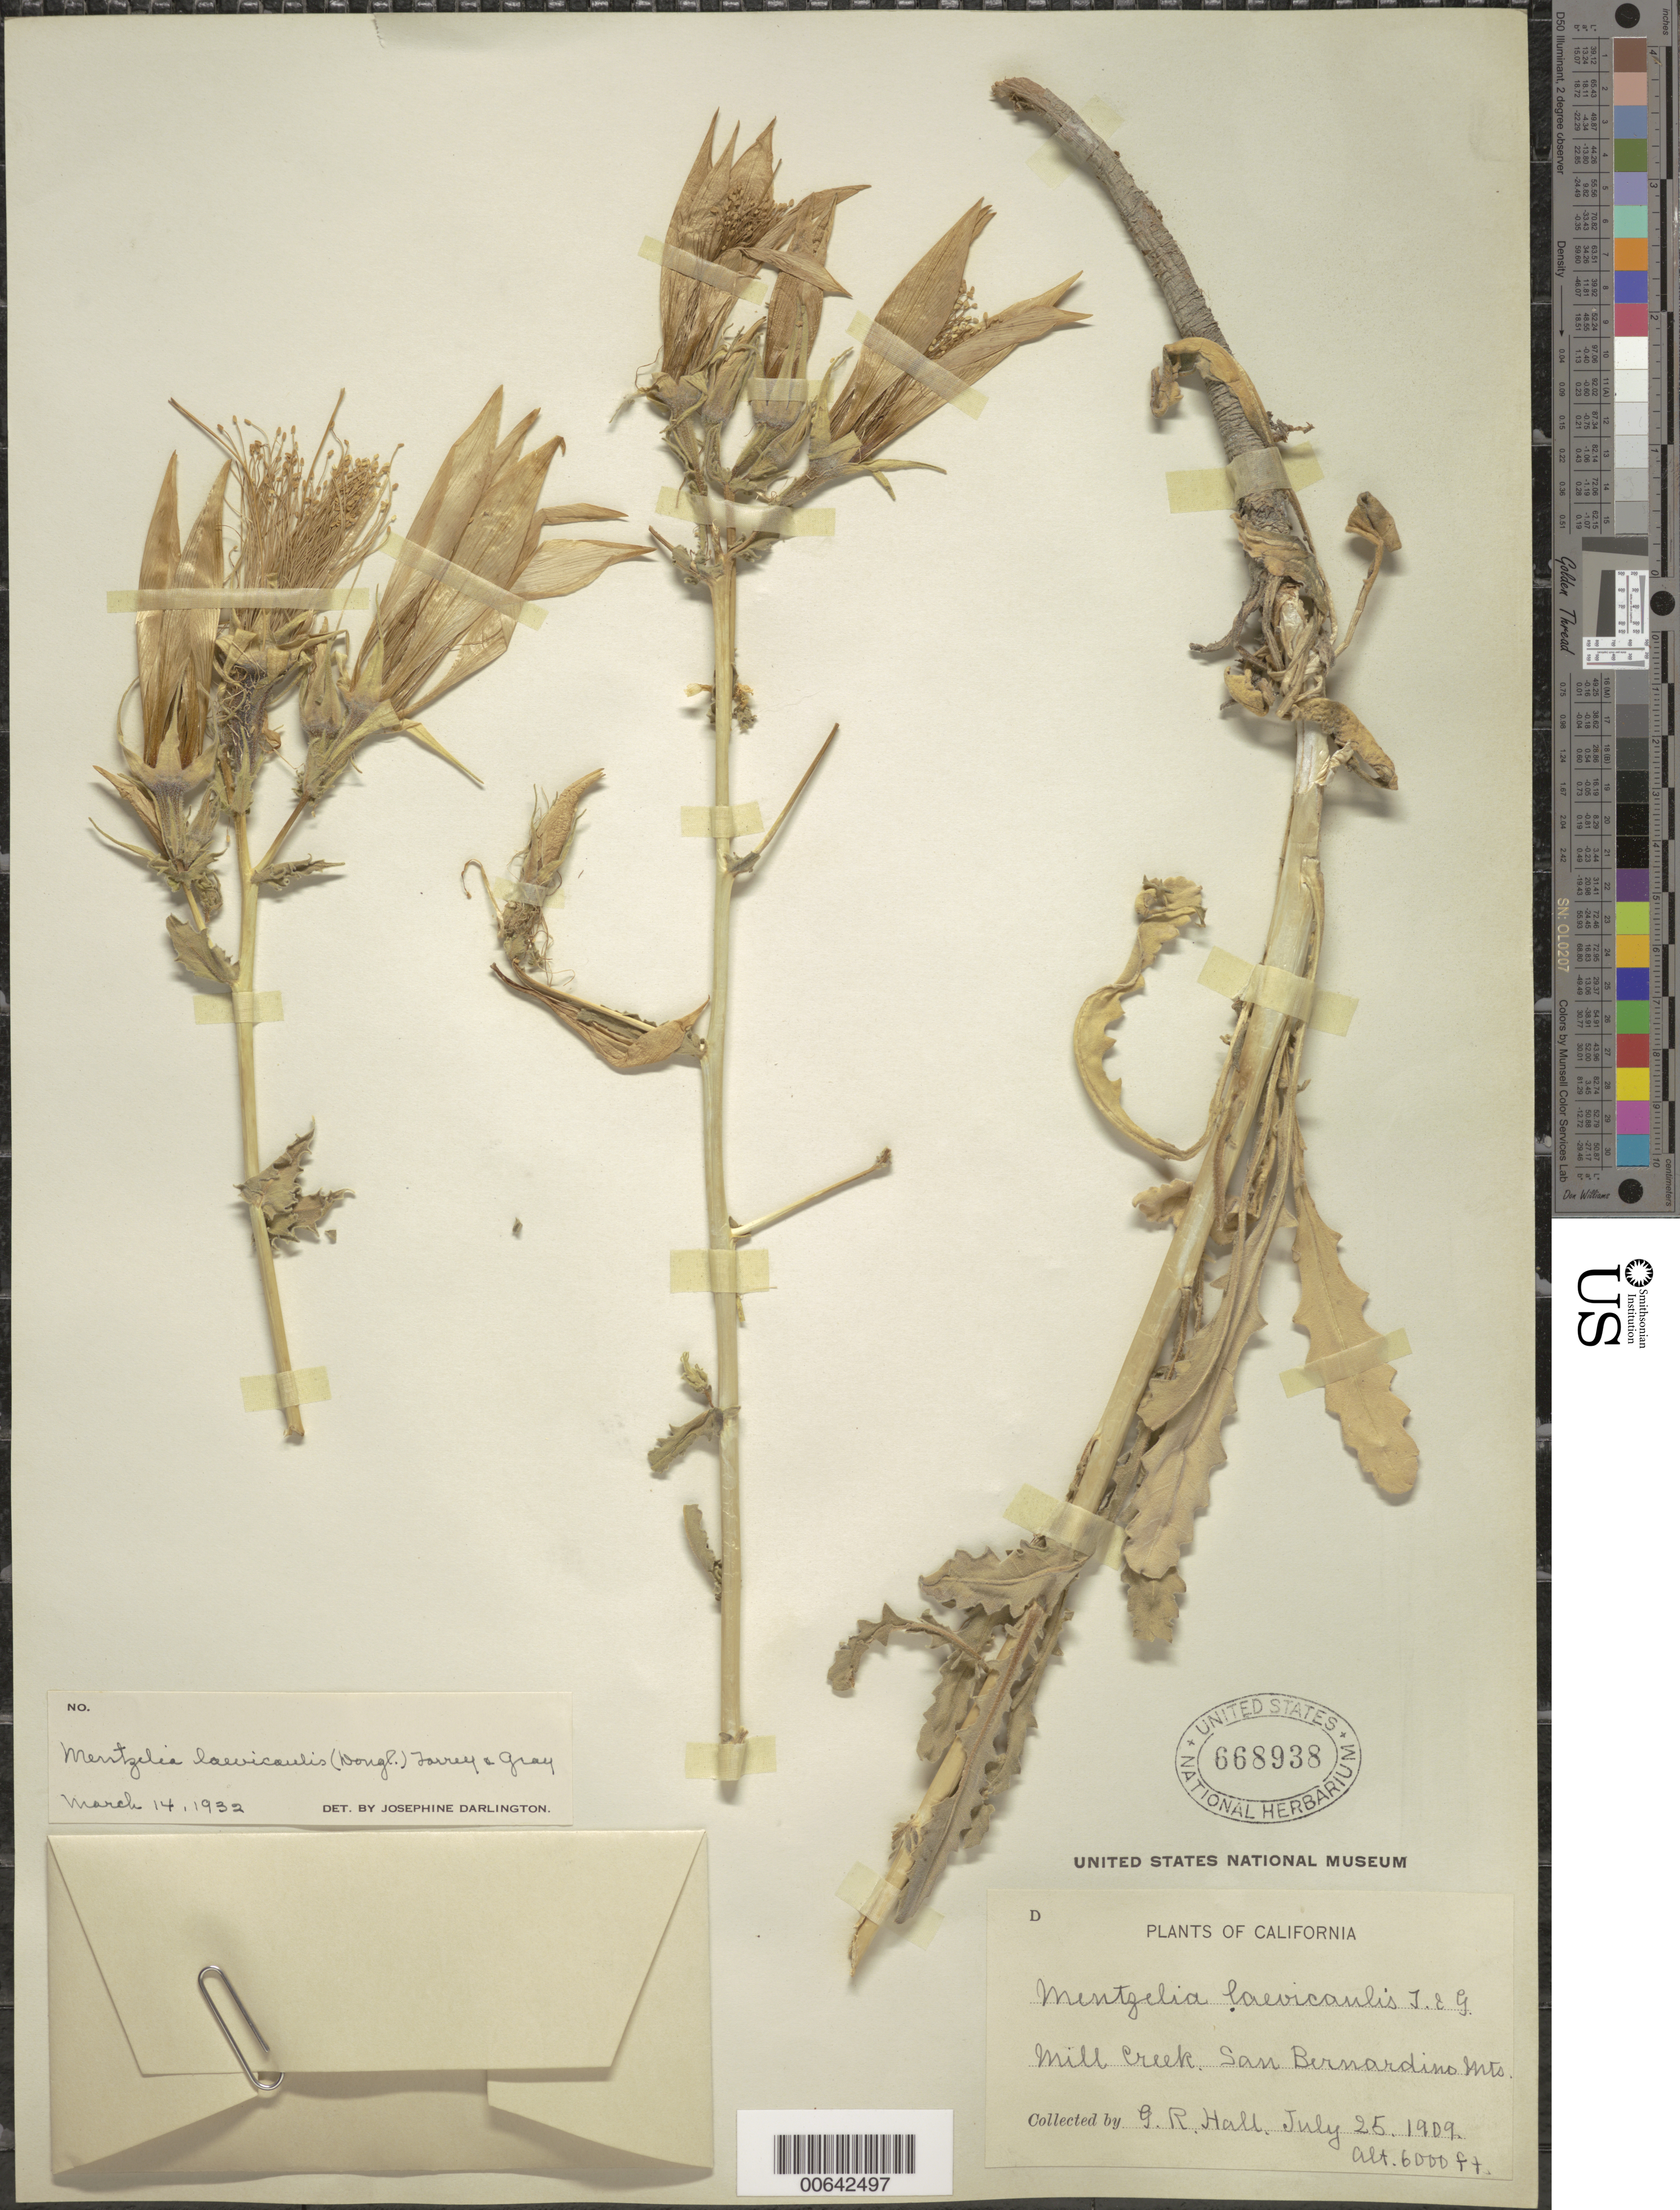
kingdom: Plantae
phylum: Tracheophyta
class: Magnoliopsida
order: Cornales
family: Loasaceae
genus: Mentzelia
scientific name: Mentzelia laevicaulis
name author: (Douglas ex Hook.) Torr. & A. Gray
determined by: Darlington, J.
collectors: G. Hall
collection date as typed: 25 Jul 1909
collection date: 1909-07-25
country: United States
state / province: California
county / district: San Bernardino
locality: Mill Creek, San Bernardino Mts.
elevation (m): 1829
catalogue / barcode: US 668938